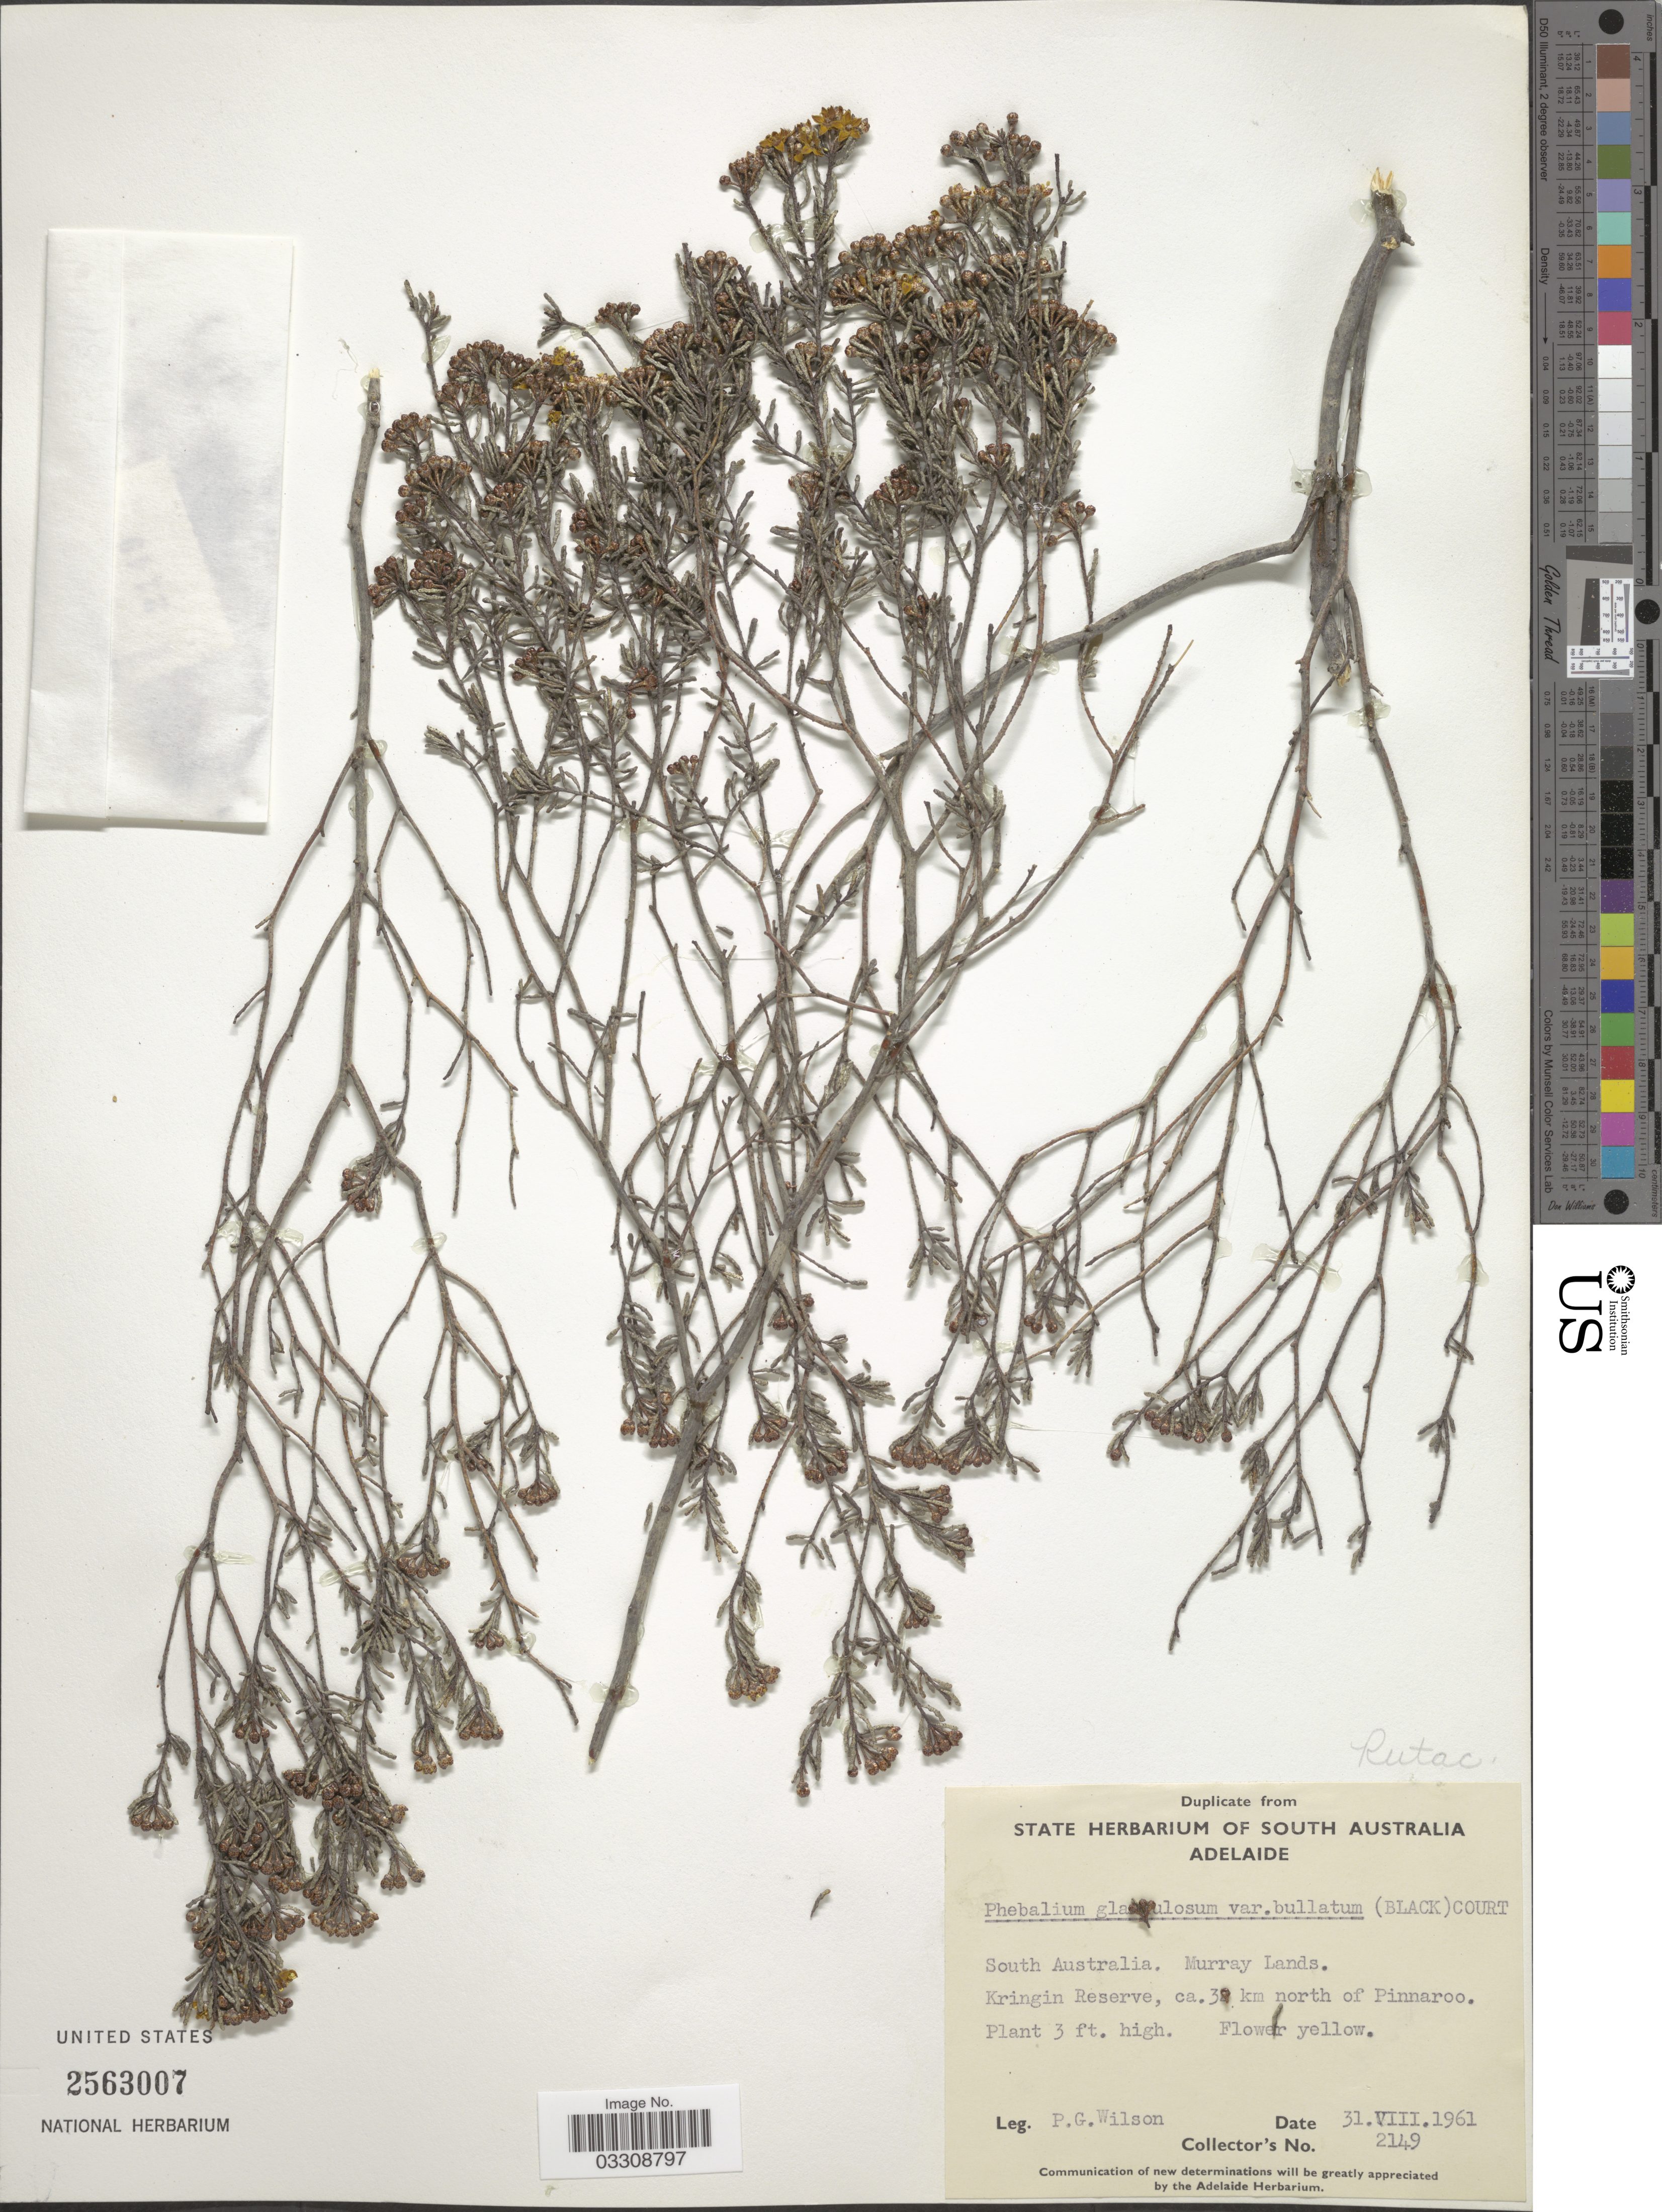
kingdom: Plantae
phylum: Tracheophyta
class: Magnoliopsida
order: Sapindales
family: Rutaceae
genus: Phebalium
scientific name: Phebalium glandulosum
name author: Hook.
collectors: P. G. Wilson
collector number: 2149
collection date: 1961-08-31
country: Australia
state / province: South Australia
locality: Murray Lands. Kringin Reserve, ca. 38 km north of Pinnaroo.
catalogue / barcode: US 2563007